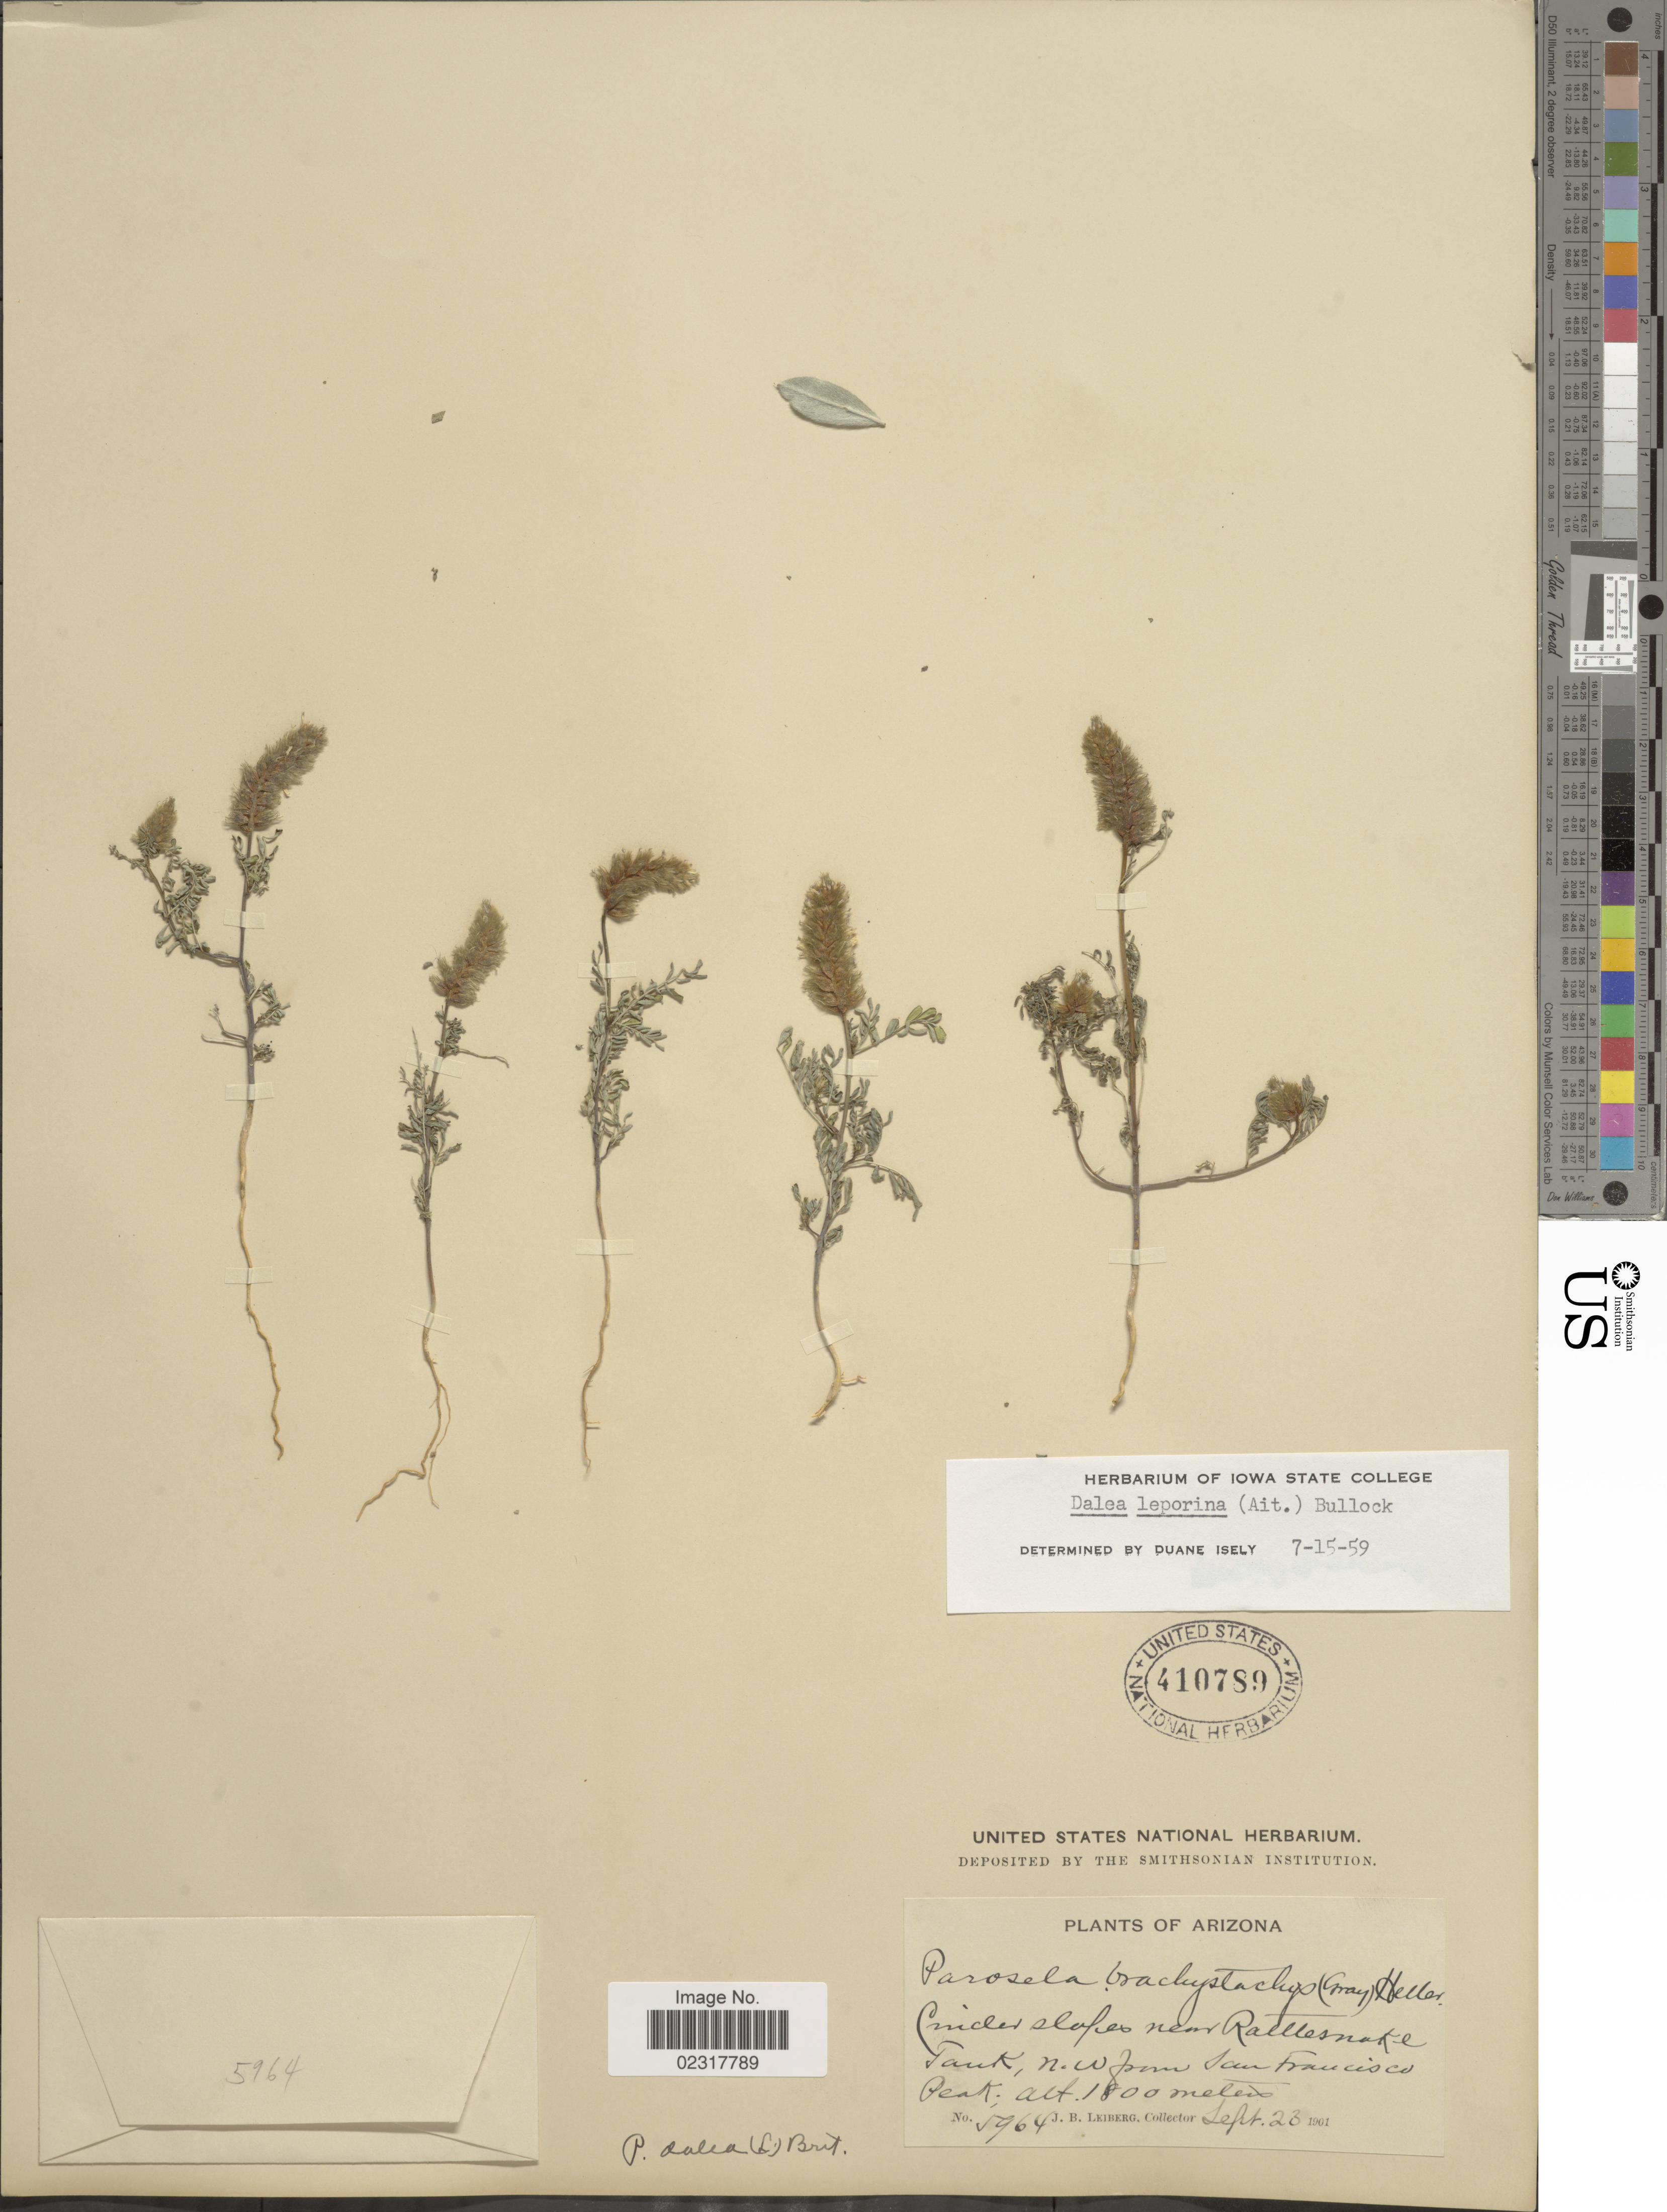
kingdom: Plantae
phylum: Tracheophyta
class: Magnoliopsida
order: Fabales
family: Fabaceae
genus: Dalea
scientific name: Dalea leporina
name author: (Aiton) Bullock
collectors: J. B. Leiberg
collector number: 5964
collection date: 1901-09-23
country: United States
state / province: Arizona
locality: Cinder slopes near Rattlesnake Tank, N.W. from San Francisco Peak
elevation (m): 1800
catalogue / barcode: US 410789